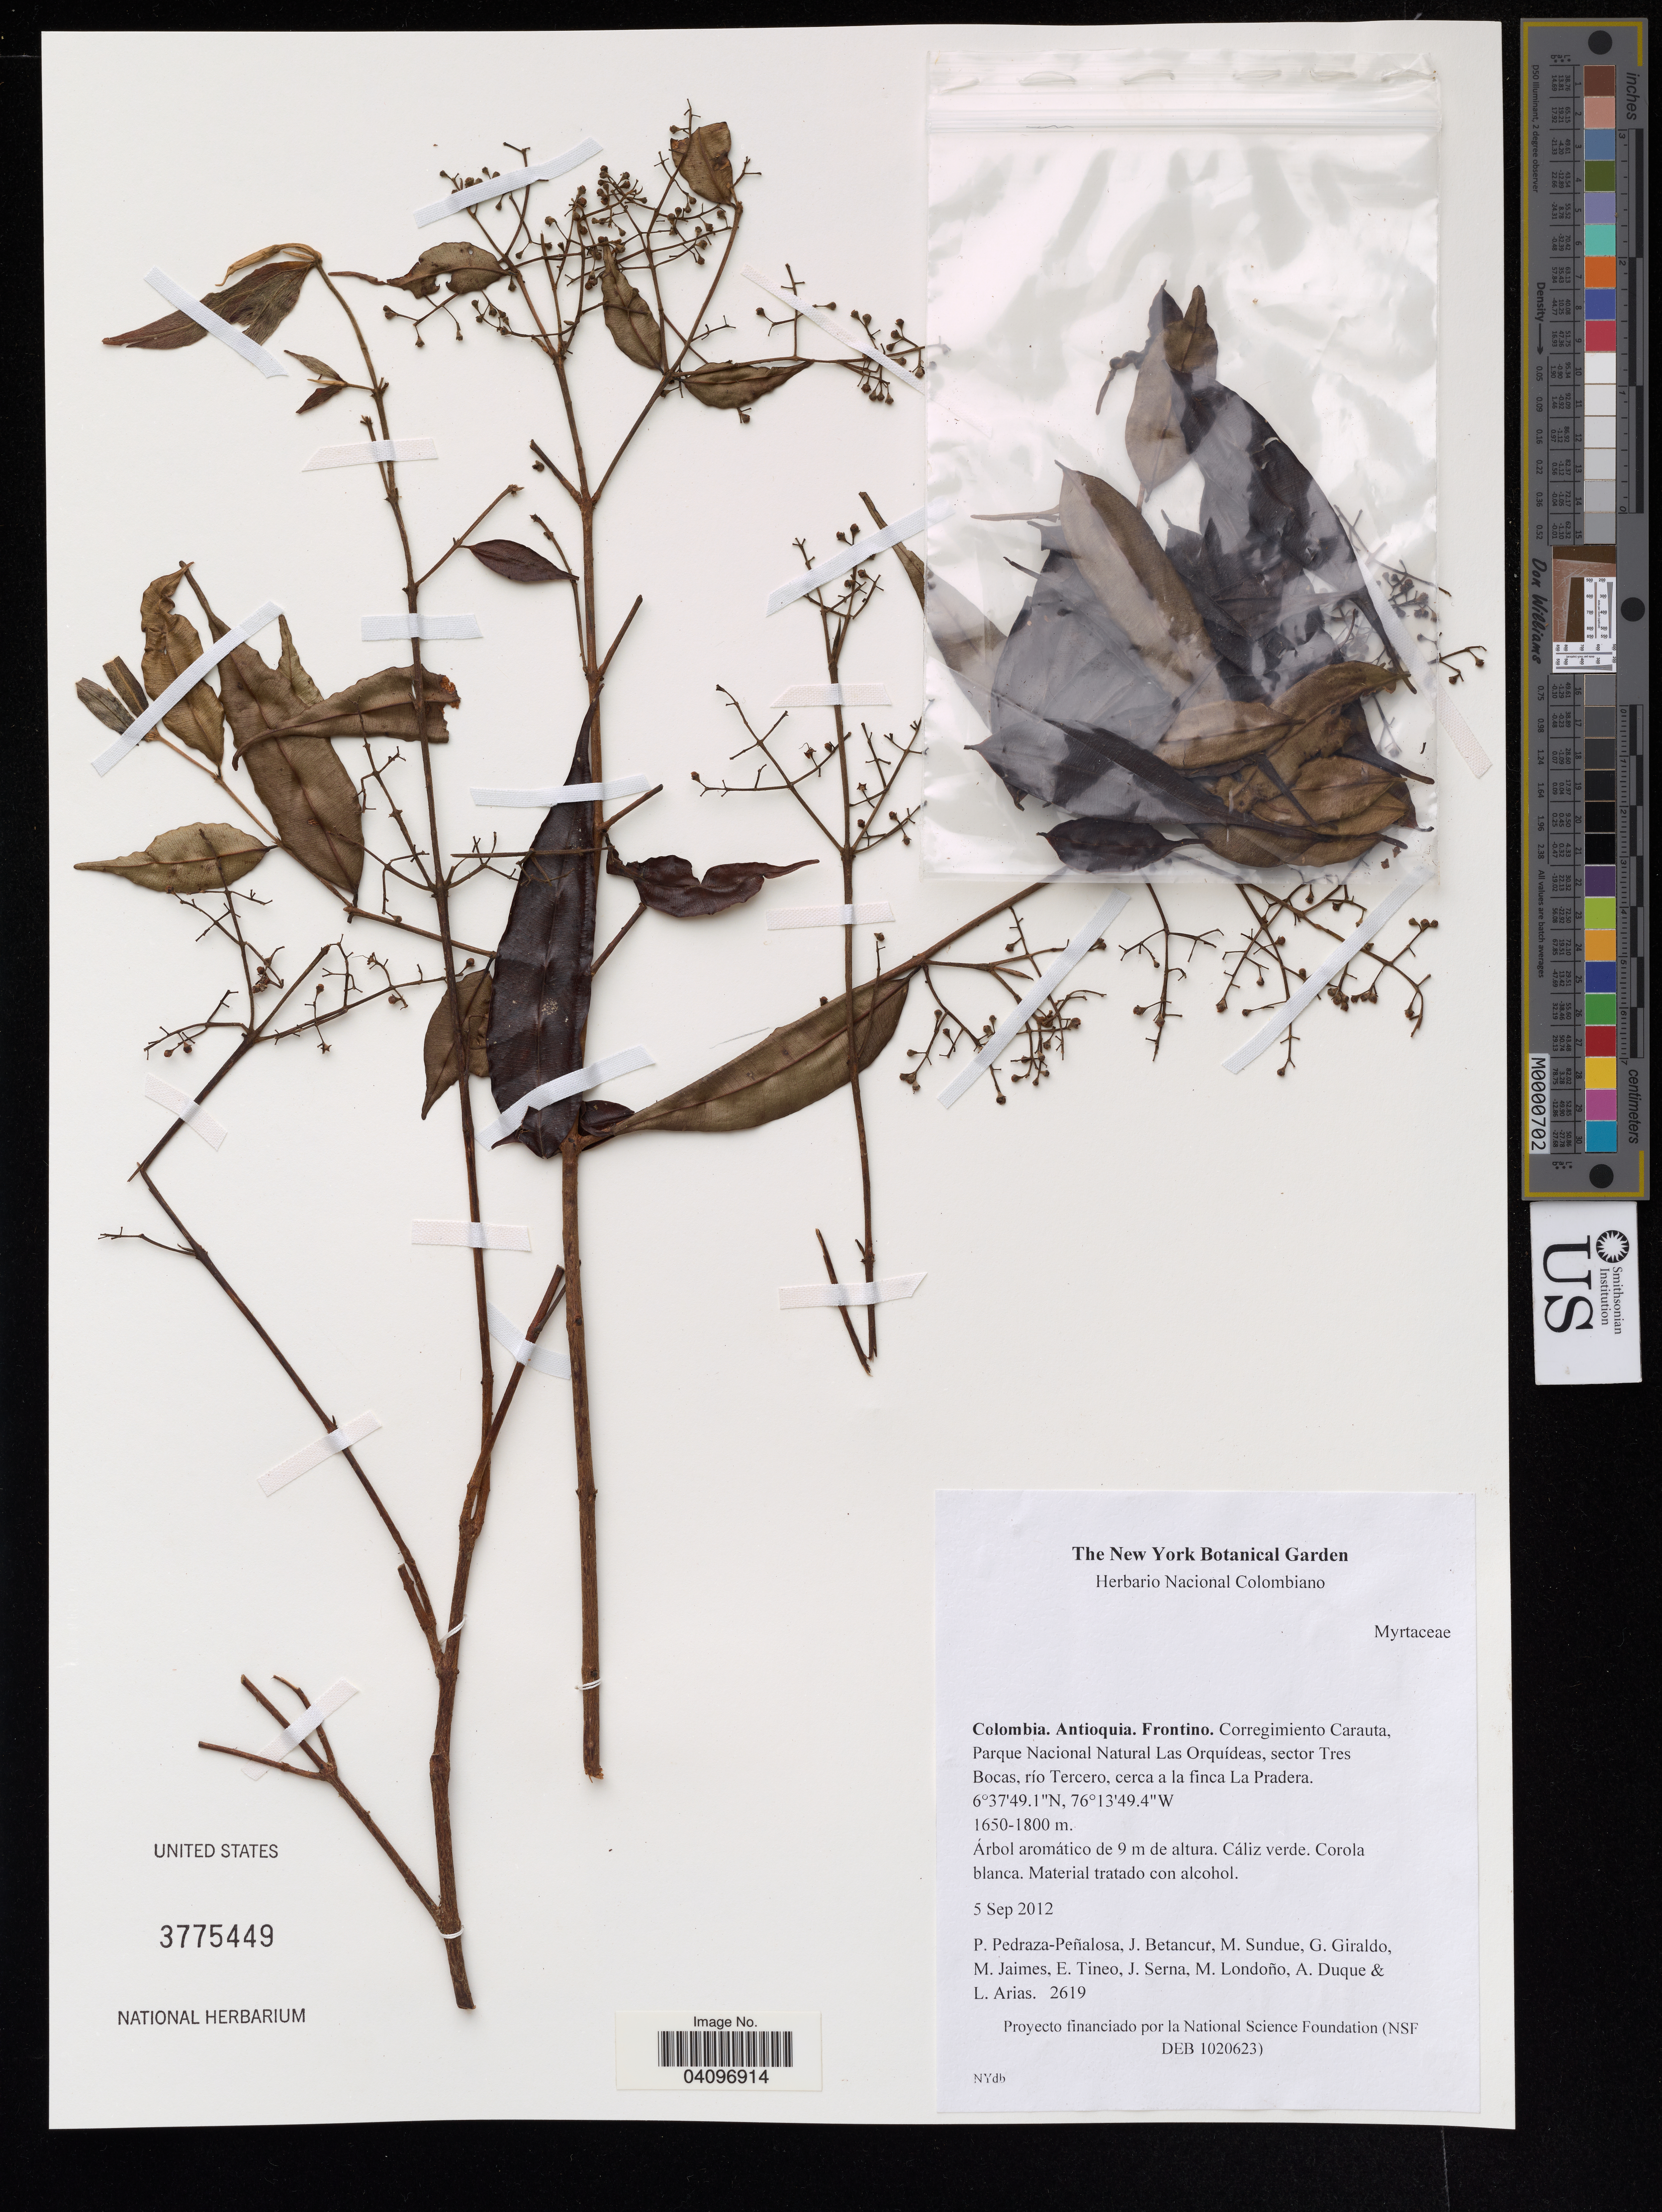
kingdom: Plantae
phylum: Tracheophyta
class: Magnoliopsida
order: Myrtales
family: Myrtaceae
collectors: P. Pedraza-Peñalosa, J. Betancur, M. Sundue & G. Giraldo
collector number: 2619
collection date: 2012-09-05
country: Colombia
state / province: Antioquia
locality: Frontino. Corregimiento Carauta, Parque Nacional Natural Las Orquídeas, sector Tres Bocas, río Tercero, cerca a la finca La Pradera.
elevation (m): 1650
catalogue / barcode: US 3775449